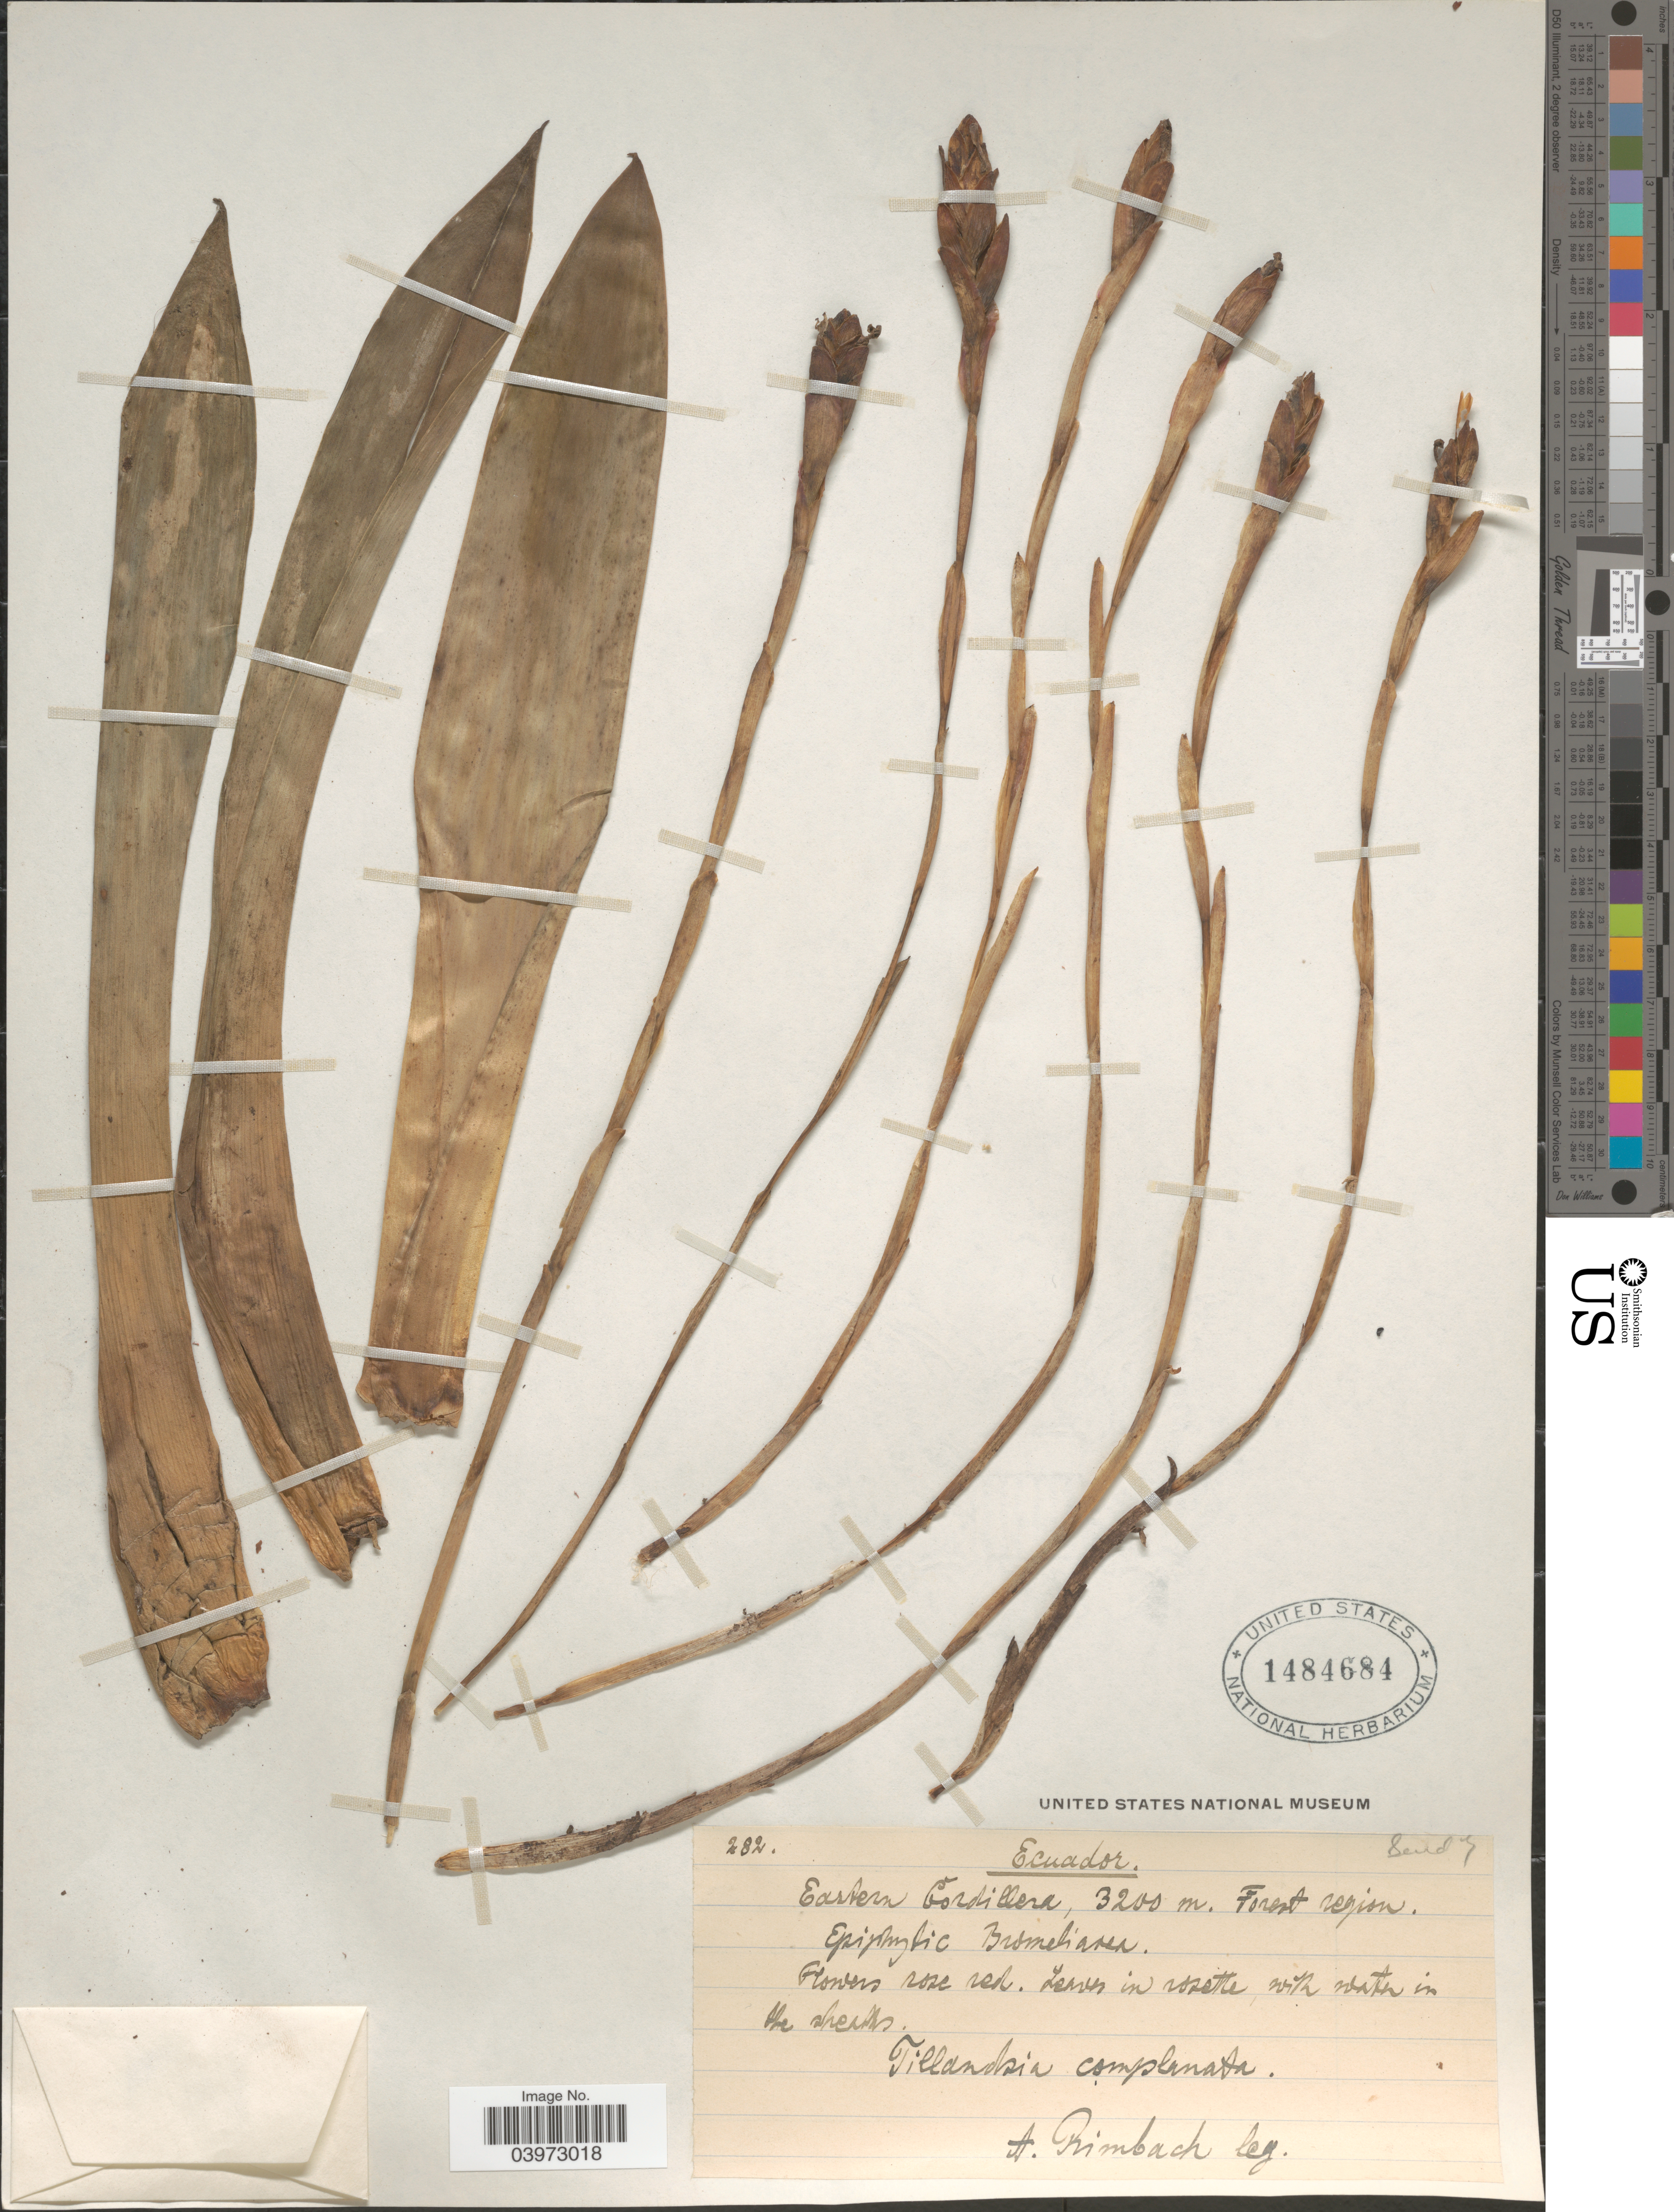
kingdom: Plantae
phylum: Tracheophyta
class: Liliopsida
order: Poales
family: Bromeliaceae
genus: Tillandsia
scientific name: Tillandsia complanata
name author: Benth.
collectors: A. Rimbach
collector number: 282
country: Ecuador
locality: Eastern Cordillera, Forest region.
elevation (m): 3200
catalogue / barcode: US 1484684